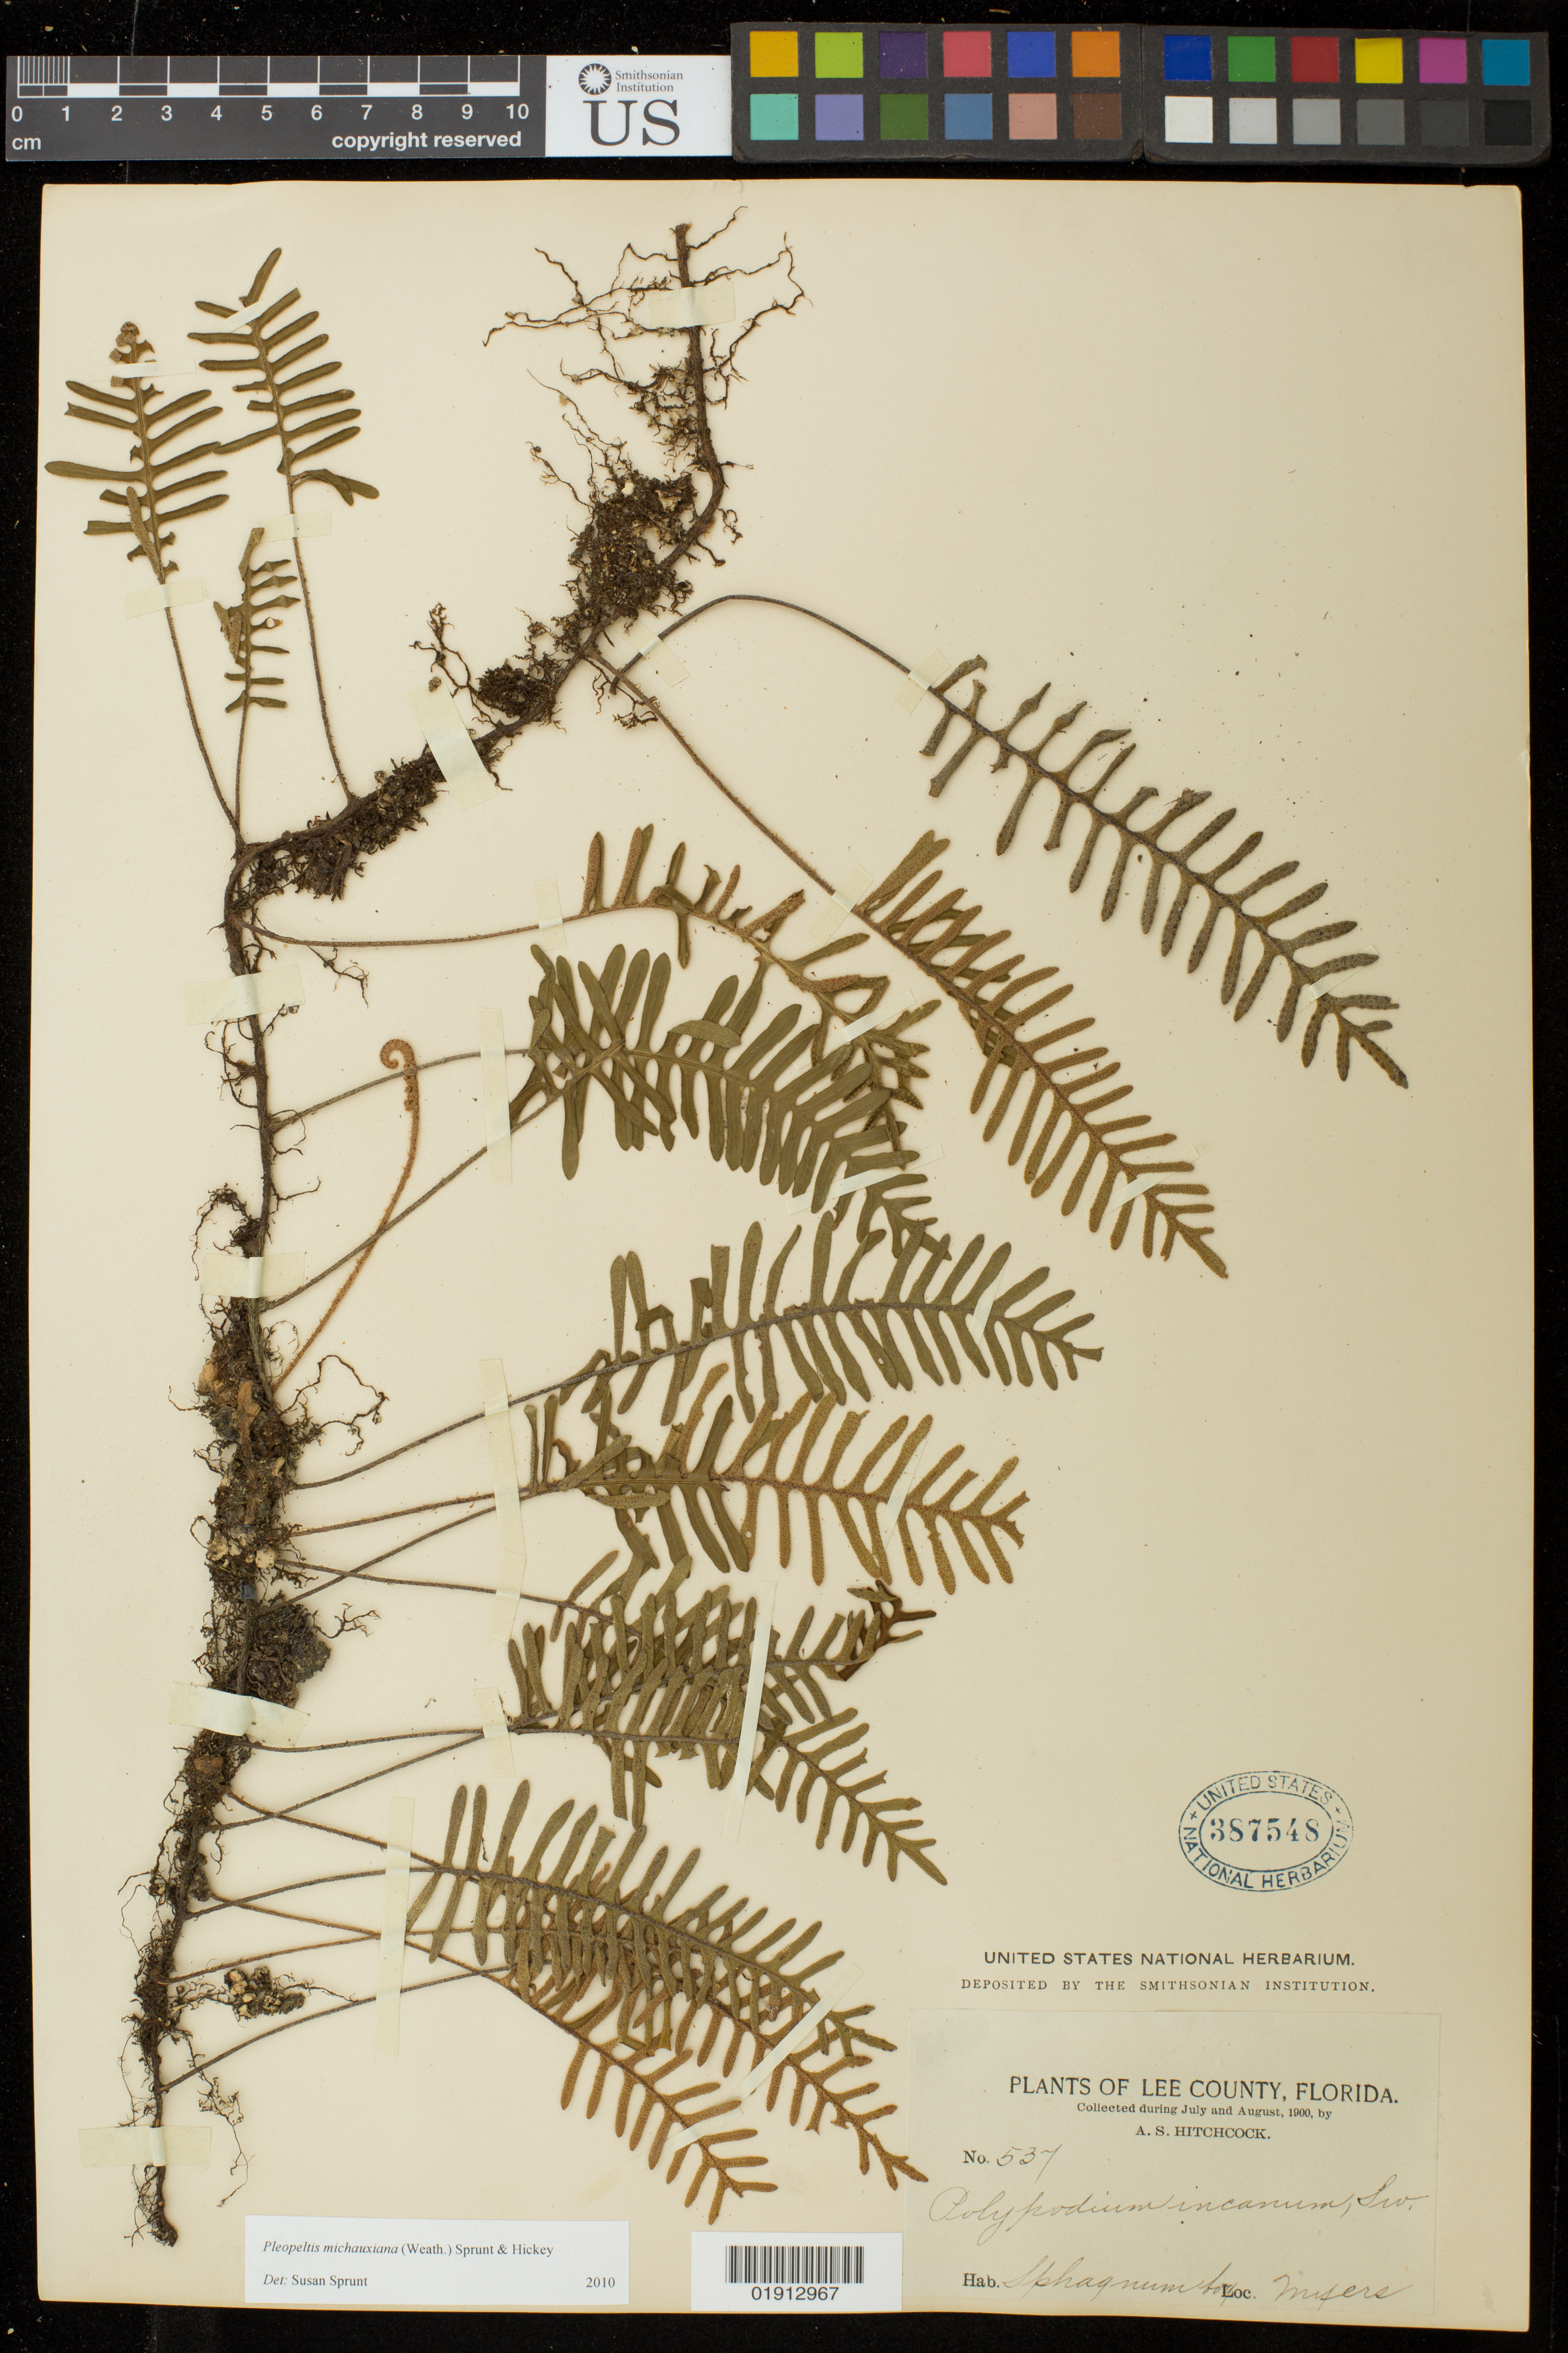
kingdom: Plantae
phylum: Tracheophyta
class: Polypodiopsida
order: Polypodiales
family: Polypodiaceae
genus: Pleopeltis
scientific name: Pleopeltis michauxiana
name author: (Weath.) Hickey & Sprunt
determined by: Sprunt, S. V.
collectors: A. S. Hitchcock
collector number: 537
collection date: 1900-07/1900-08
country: United States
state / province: Florida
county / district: Lee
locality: Myers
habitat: Sphagnum bog.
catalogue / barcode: US 387548